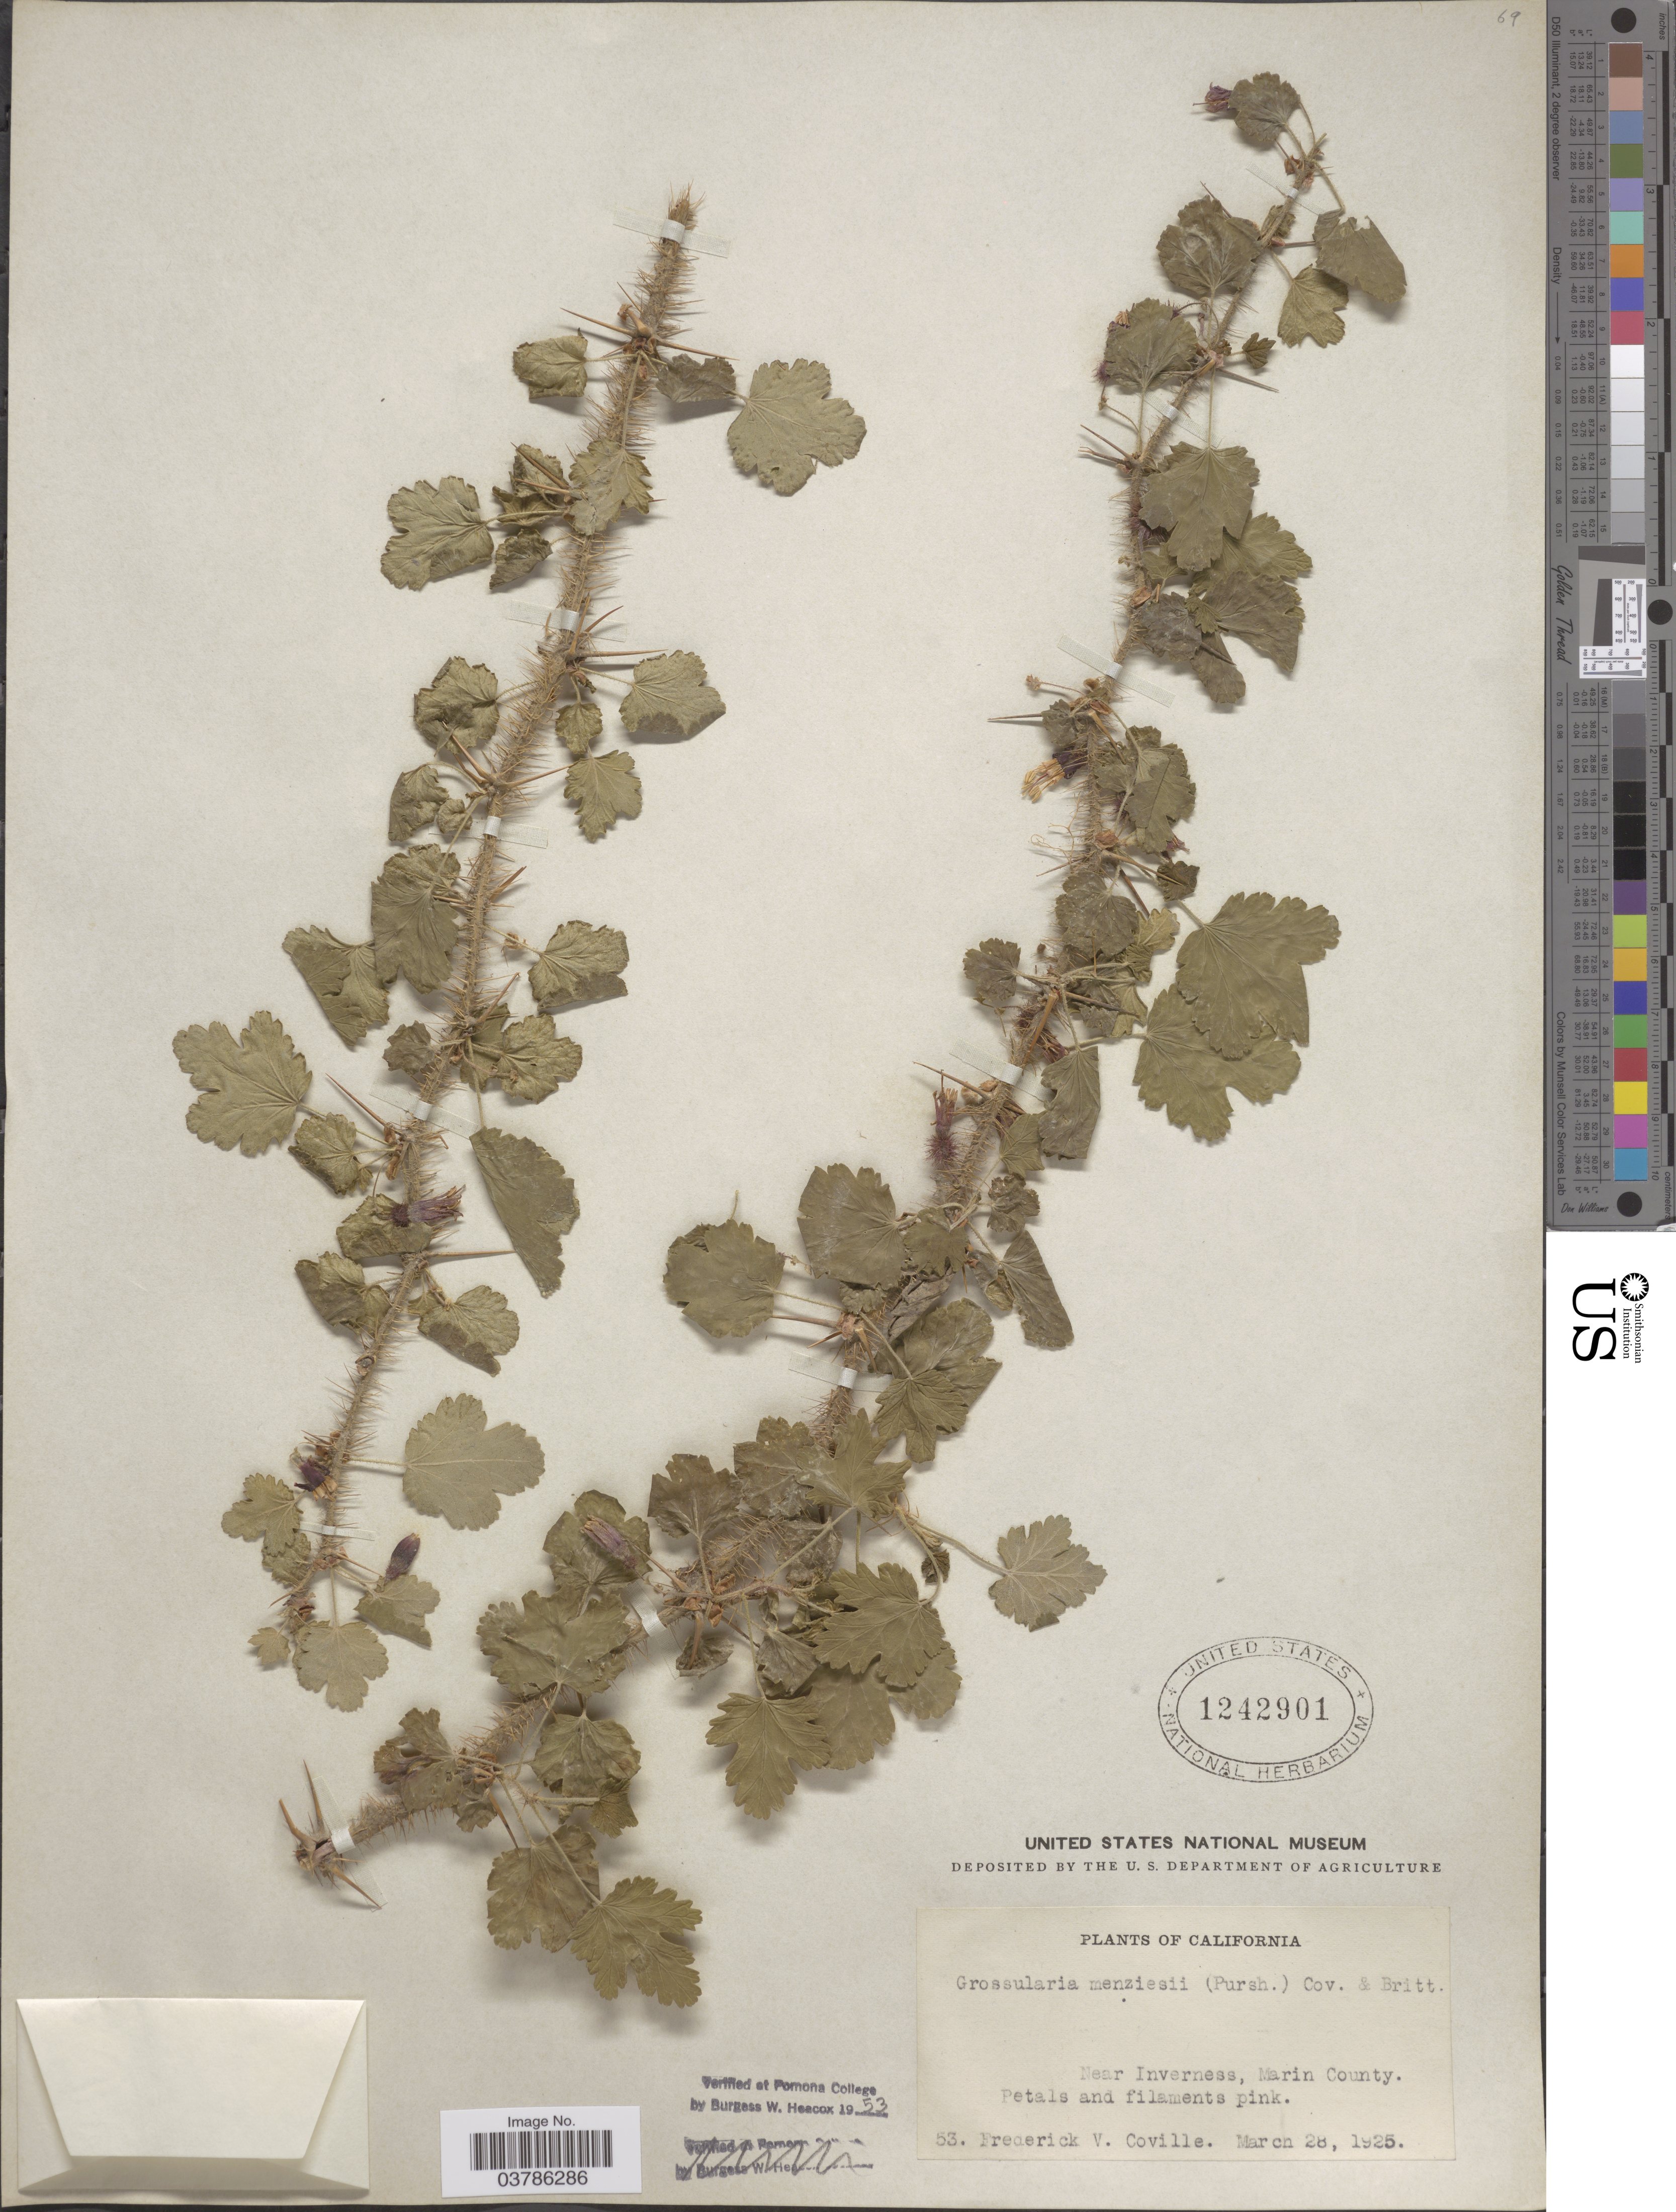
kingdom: Plantae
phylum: Tracheophyta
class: Magnoliopsida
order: Saxifragales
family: Grossulariaceae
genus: Ribes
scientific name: Ribes menziesii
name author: Pursh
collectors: F. V. Coville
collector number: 53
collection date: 1925-03-28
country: United States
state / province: California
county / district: Marin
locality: Near Inverness, Marin County.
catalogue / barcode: US 1242901